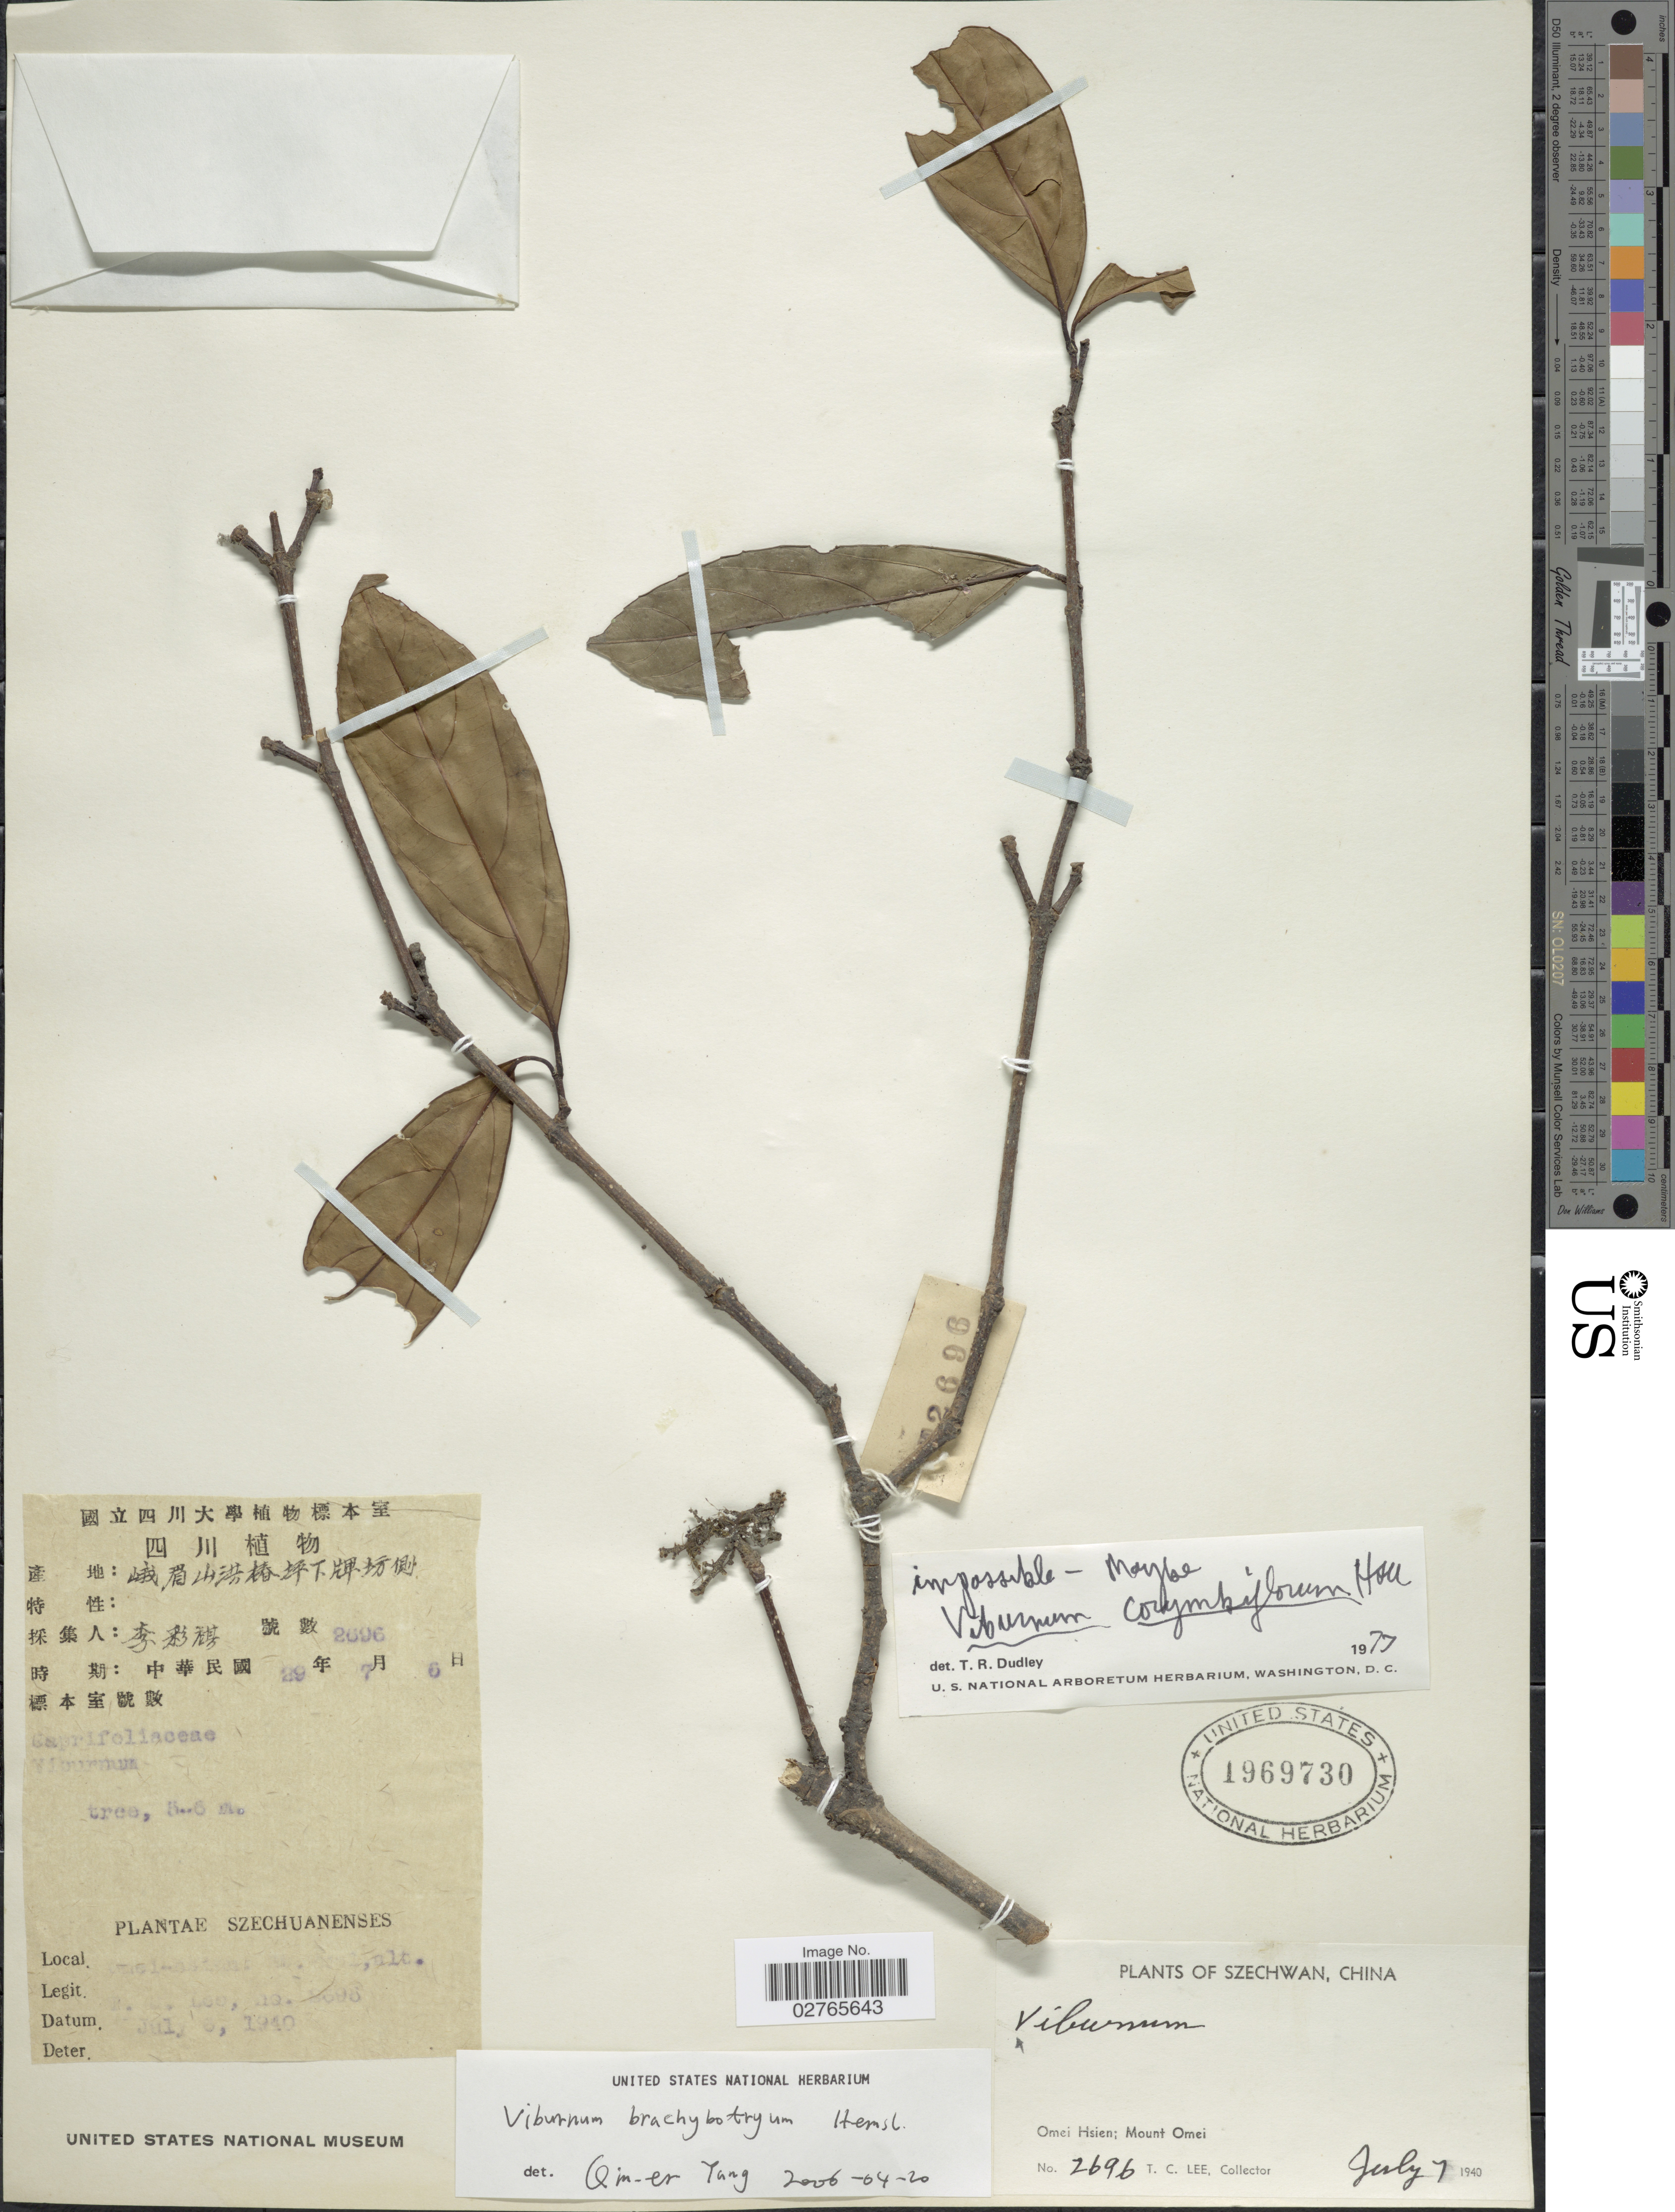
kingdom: Plantae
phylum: Tracheophyta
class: Magnoliopsida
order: Dipsacales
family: Viburnaceae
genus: Viburnum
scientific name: Viburnum brachybotryum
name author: Hemsl. in F.B. Forbes & Hemsl.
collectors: T. Lee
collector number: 2696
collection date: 1940-07-07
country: China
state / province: Sichuan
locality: Szechwan. Omei Hsien; Mount Omei.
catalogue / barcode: US 1969730